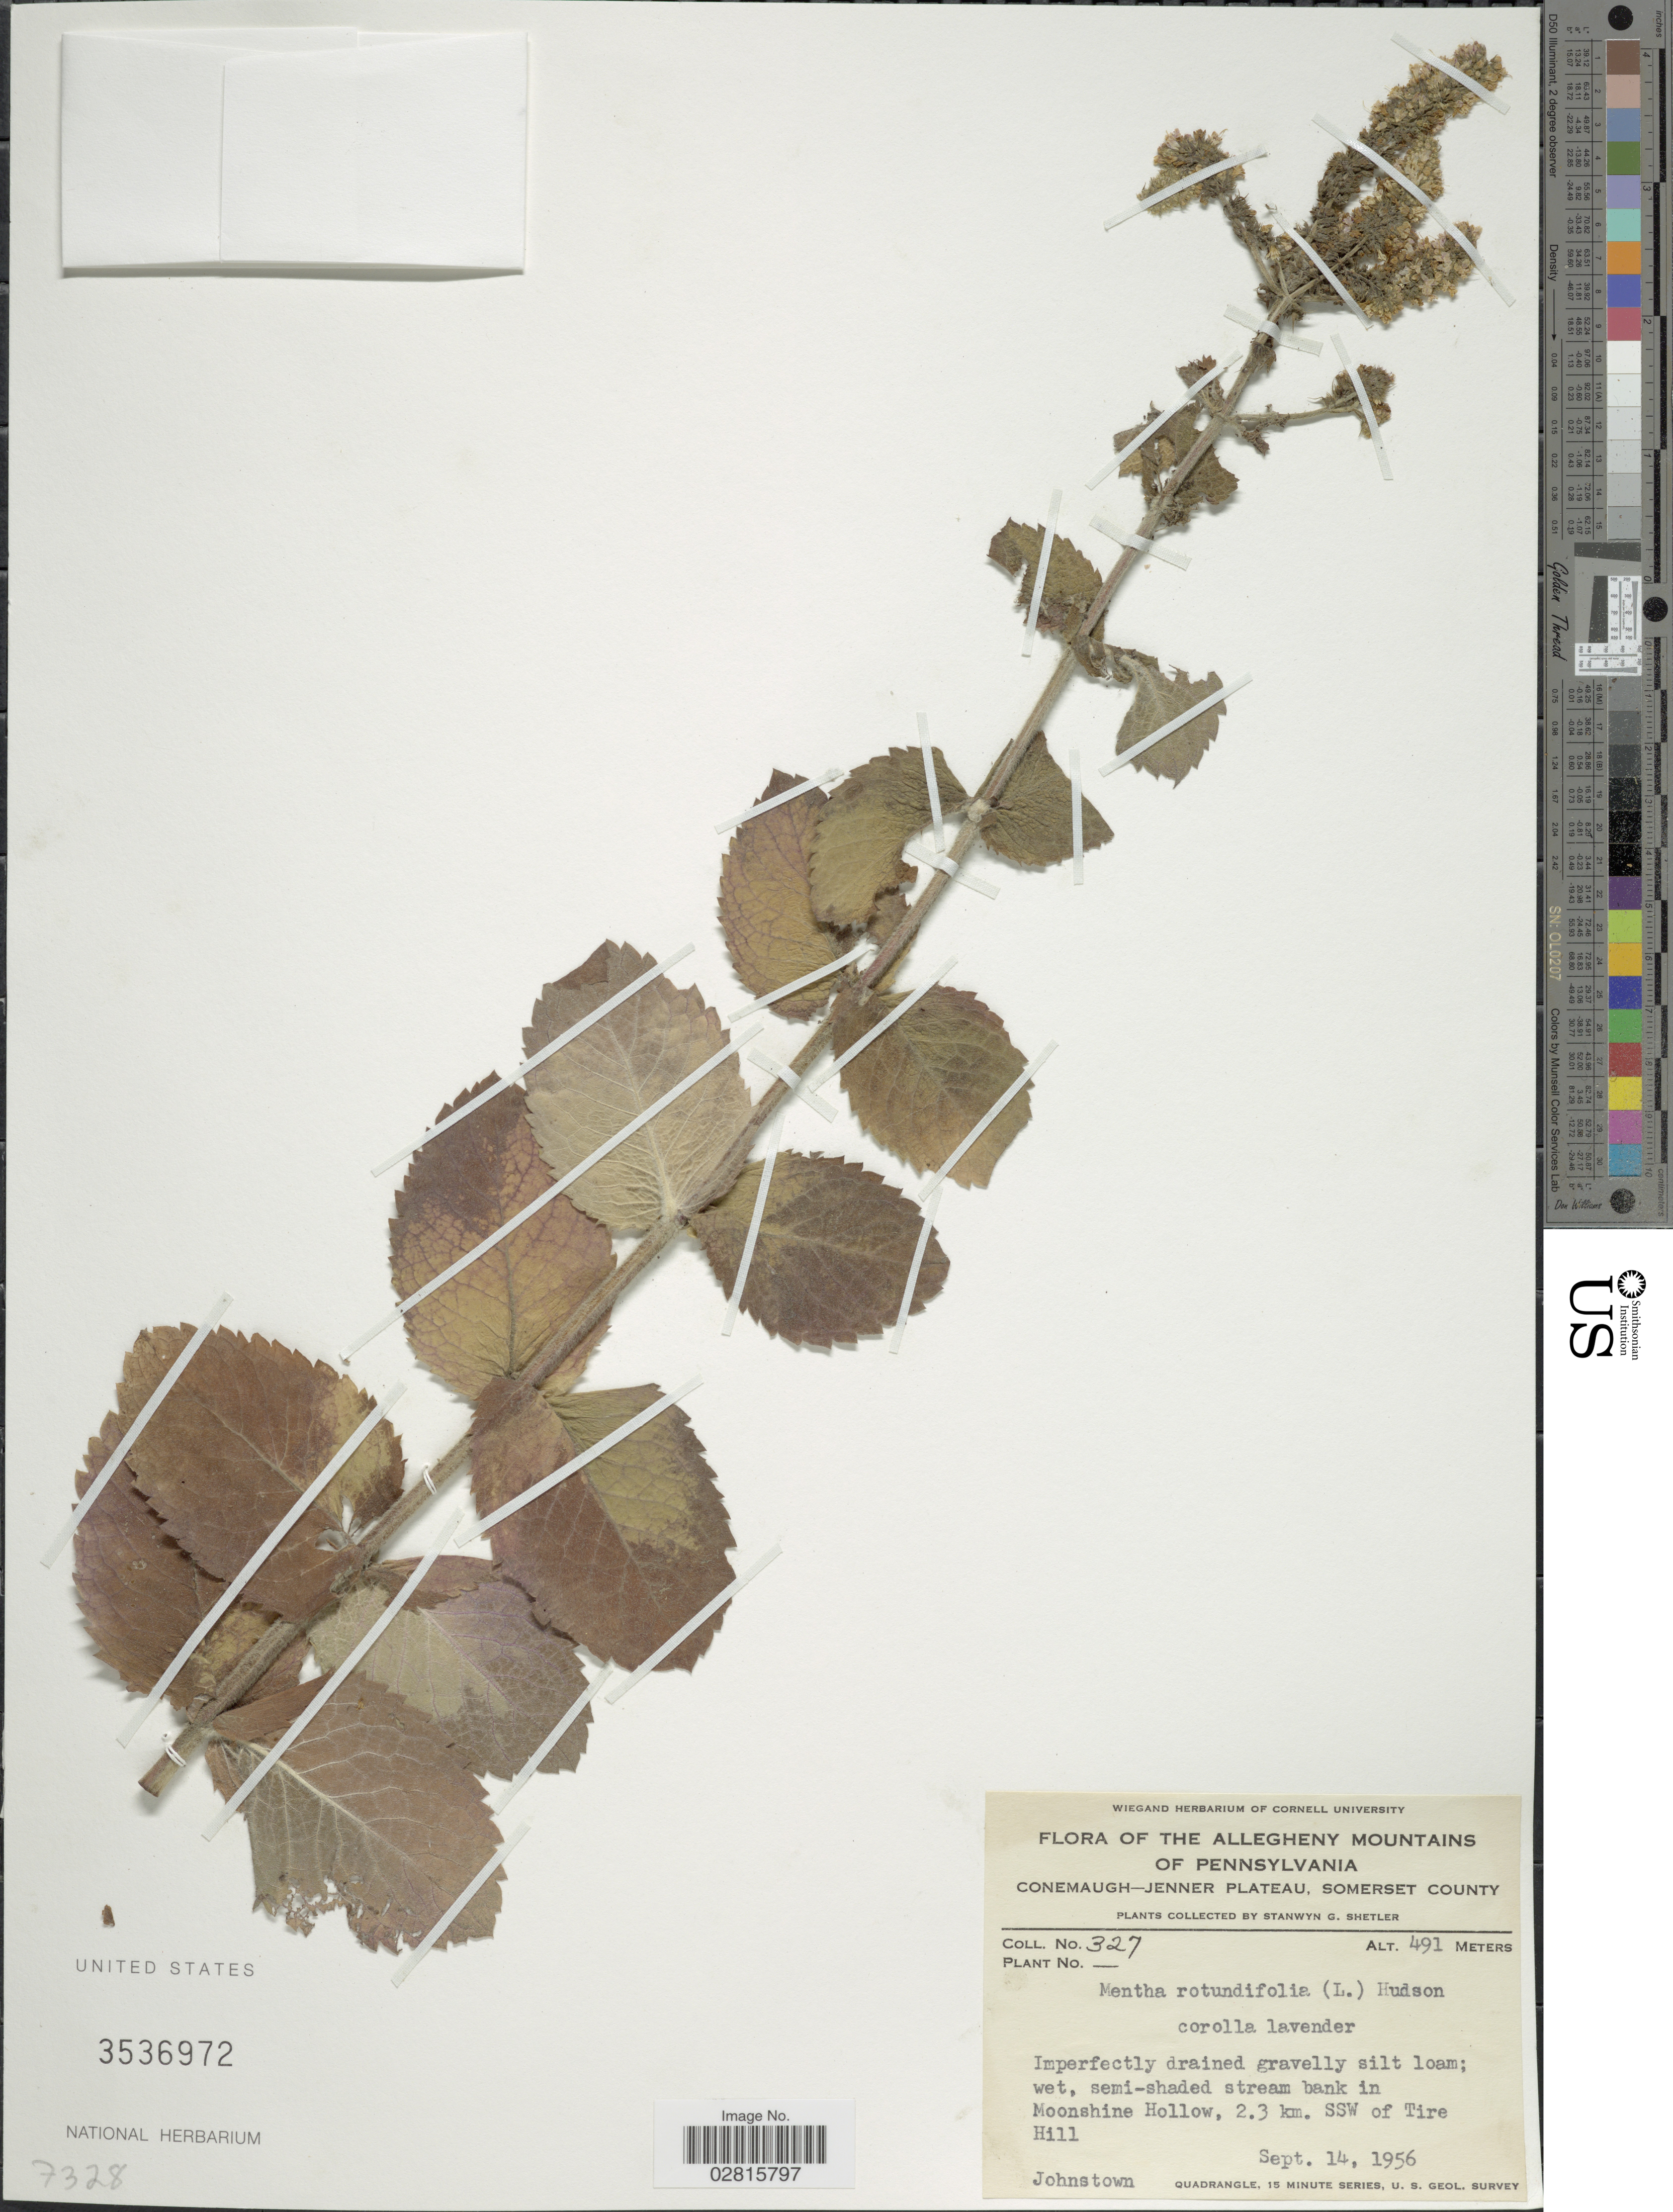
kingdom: Plantae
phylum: Tracheophyta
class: Magnoliopsida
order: Lamiales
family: Lamiaceae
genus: Mentha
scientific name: Mentha rotundifolia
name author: (L.) Huds.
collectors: S. Shetler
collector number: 327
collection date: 1956-09-14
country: United States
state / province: Pennsylvania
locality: The Allegheny Mountains of Pennsylvania, Conemaugh-Jenner Plateau, Somerset County, Moonshine Hollow, 2.3 km SSW of Tire Hill, Johnstown.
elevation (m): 491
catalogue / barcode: US 3536972